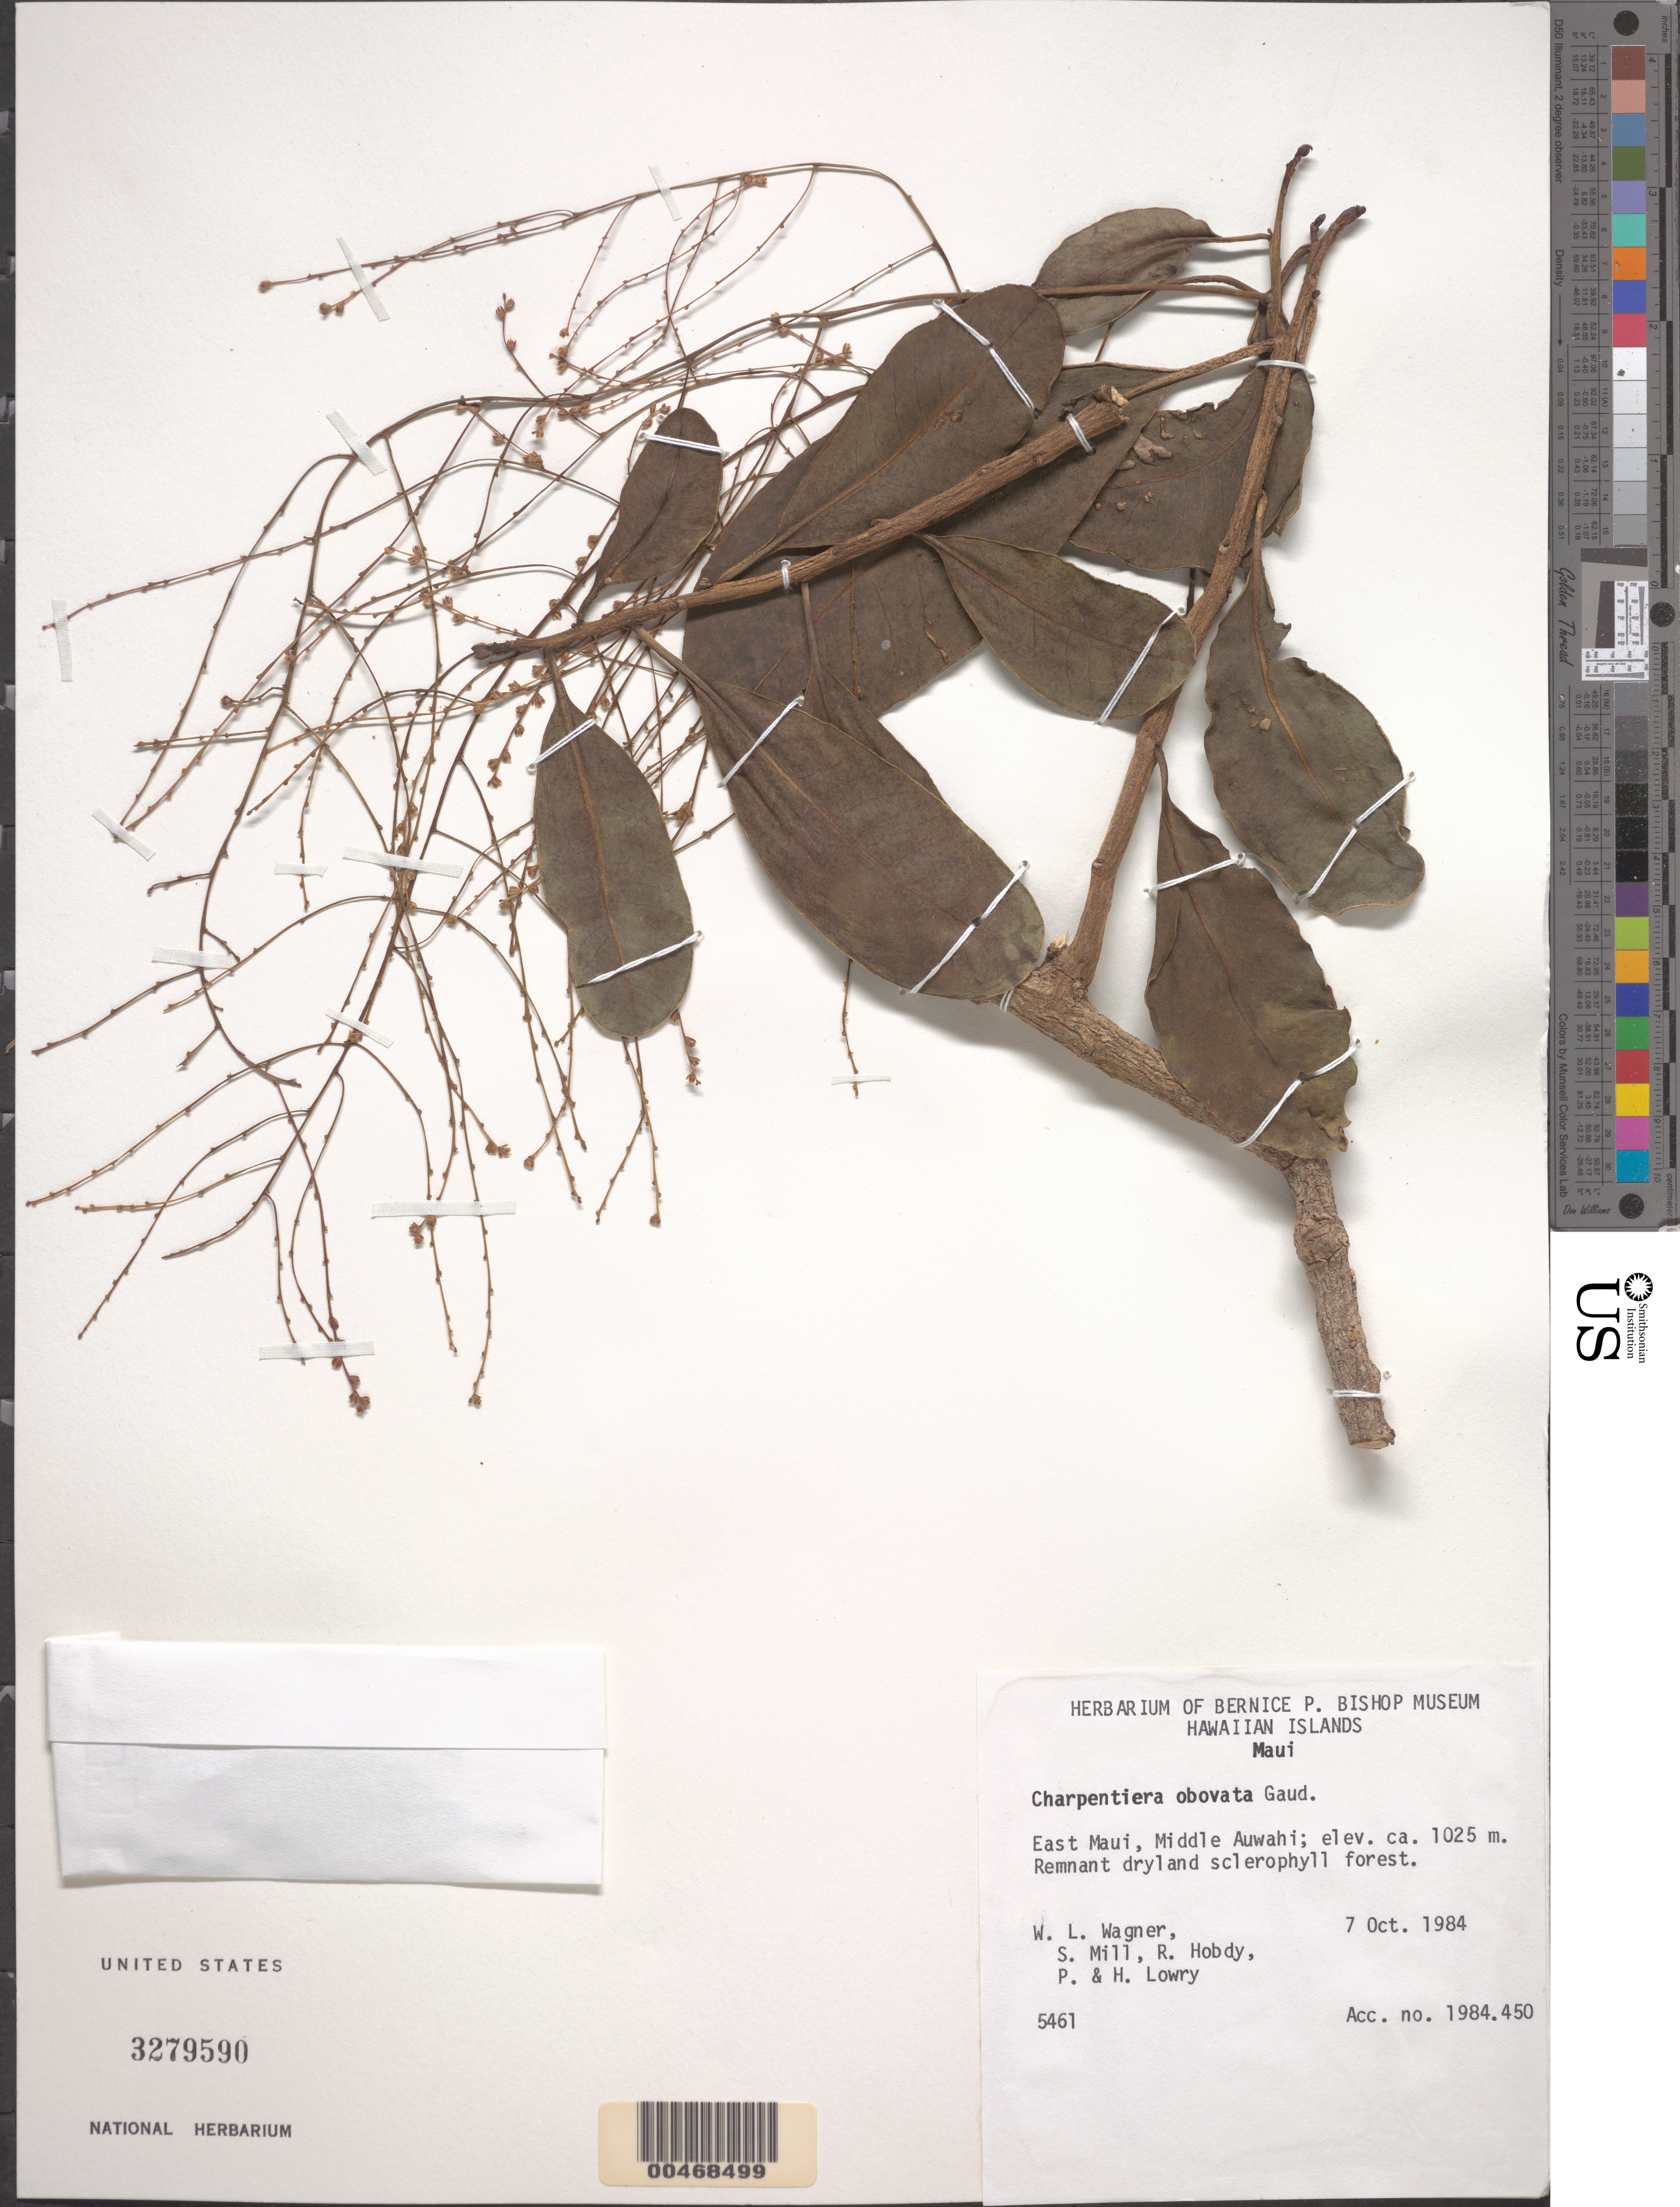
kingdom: Plantae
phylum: Tracheophyta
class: Magnoliopsida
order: Caryophyllales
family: Amaranthaceae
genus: Charpentiera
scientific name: Charpentiera obovata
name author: Gaudich.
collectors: W. L. Wagner, S. W. Miller, R. Hobdy, P. P. Lowry & H. Lowry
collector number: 5461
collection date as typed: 7 Oct 1984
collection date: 1984-10-07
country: United States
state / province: Hawaii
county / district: Maui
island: Maui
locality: E Maui, Middle Auwahi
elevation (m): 1025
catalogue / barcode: US 3279590